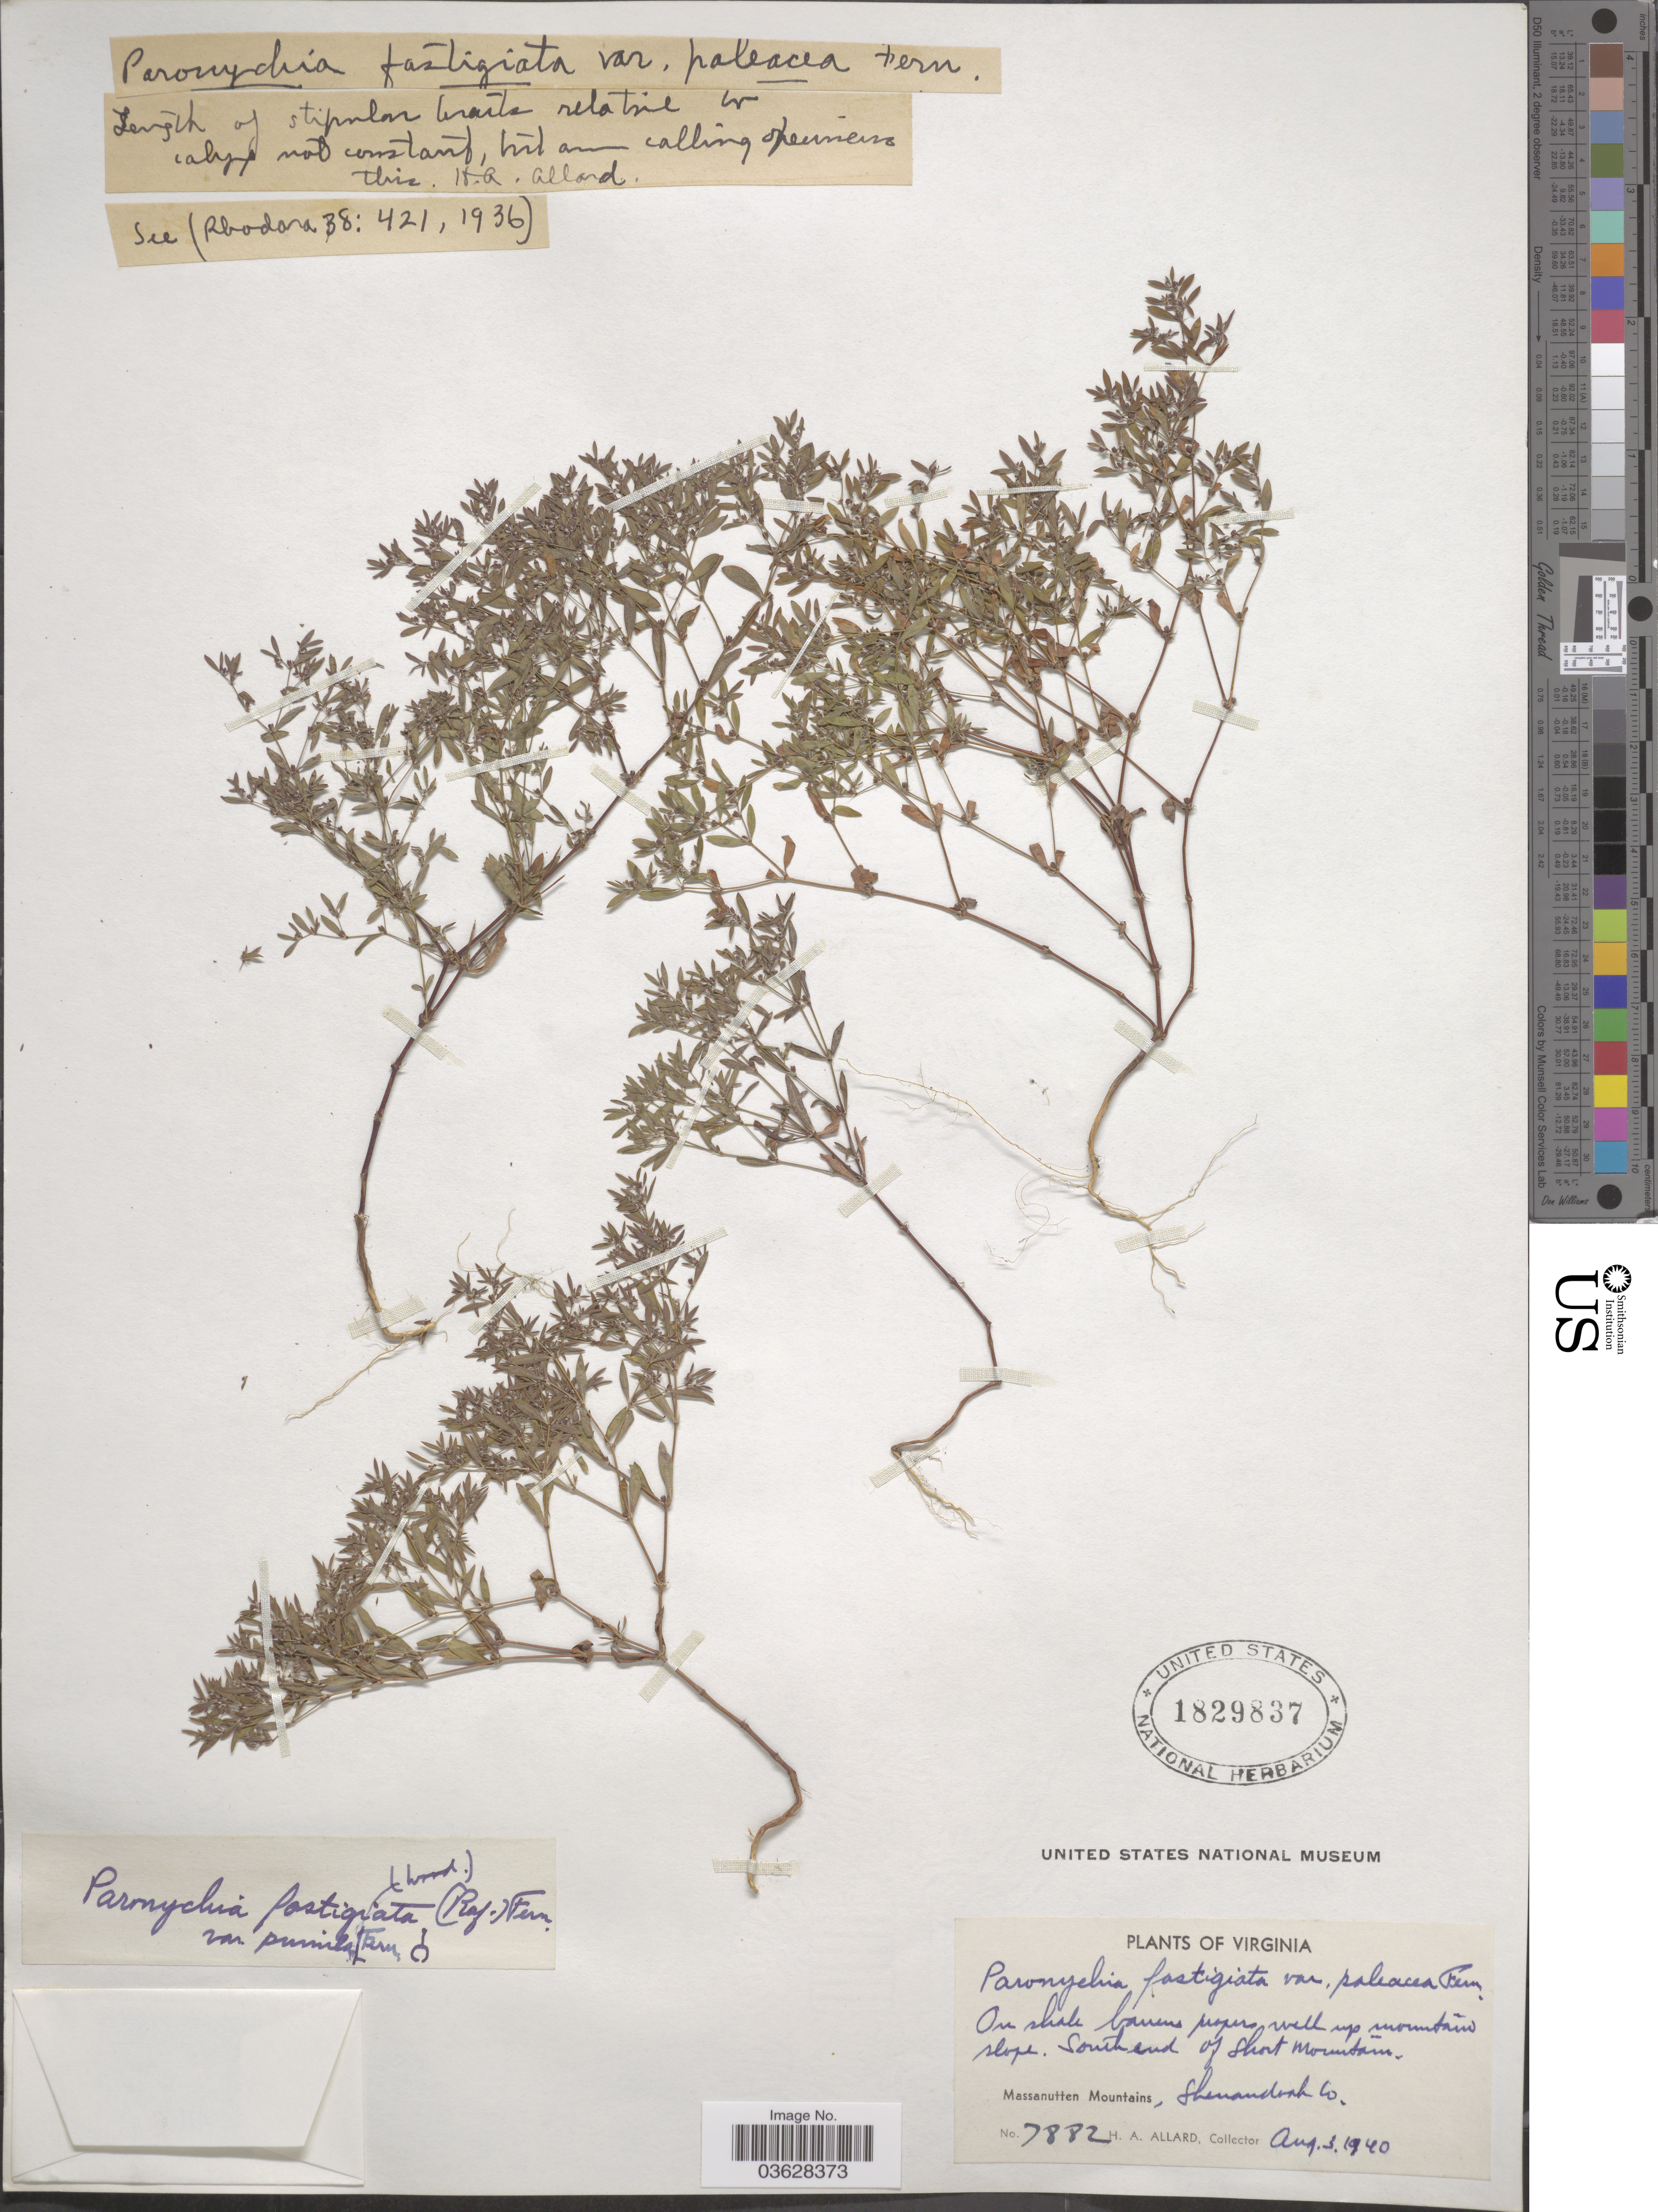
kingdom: Plantae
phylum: Tracheophyta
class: Magnoliopsida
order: Caryophyllales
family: Caryophyllaceae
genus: Paronychia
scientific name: Paronychia fastigiata var. pumila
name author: (Alph. Wood) Fernald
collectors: H. A. Allard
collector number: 7882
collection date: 1940-08-03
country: United States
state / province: Virginia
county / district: Shenandoah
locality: On shale barrens propers well up mountains slope. South end of Short Mountain, Massanutten Mountains, Shenandoah Co.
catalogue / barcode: US 1829837